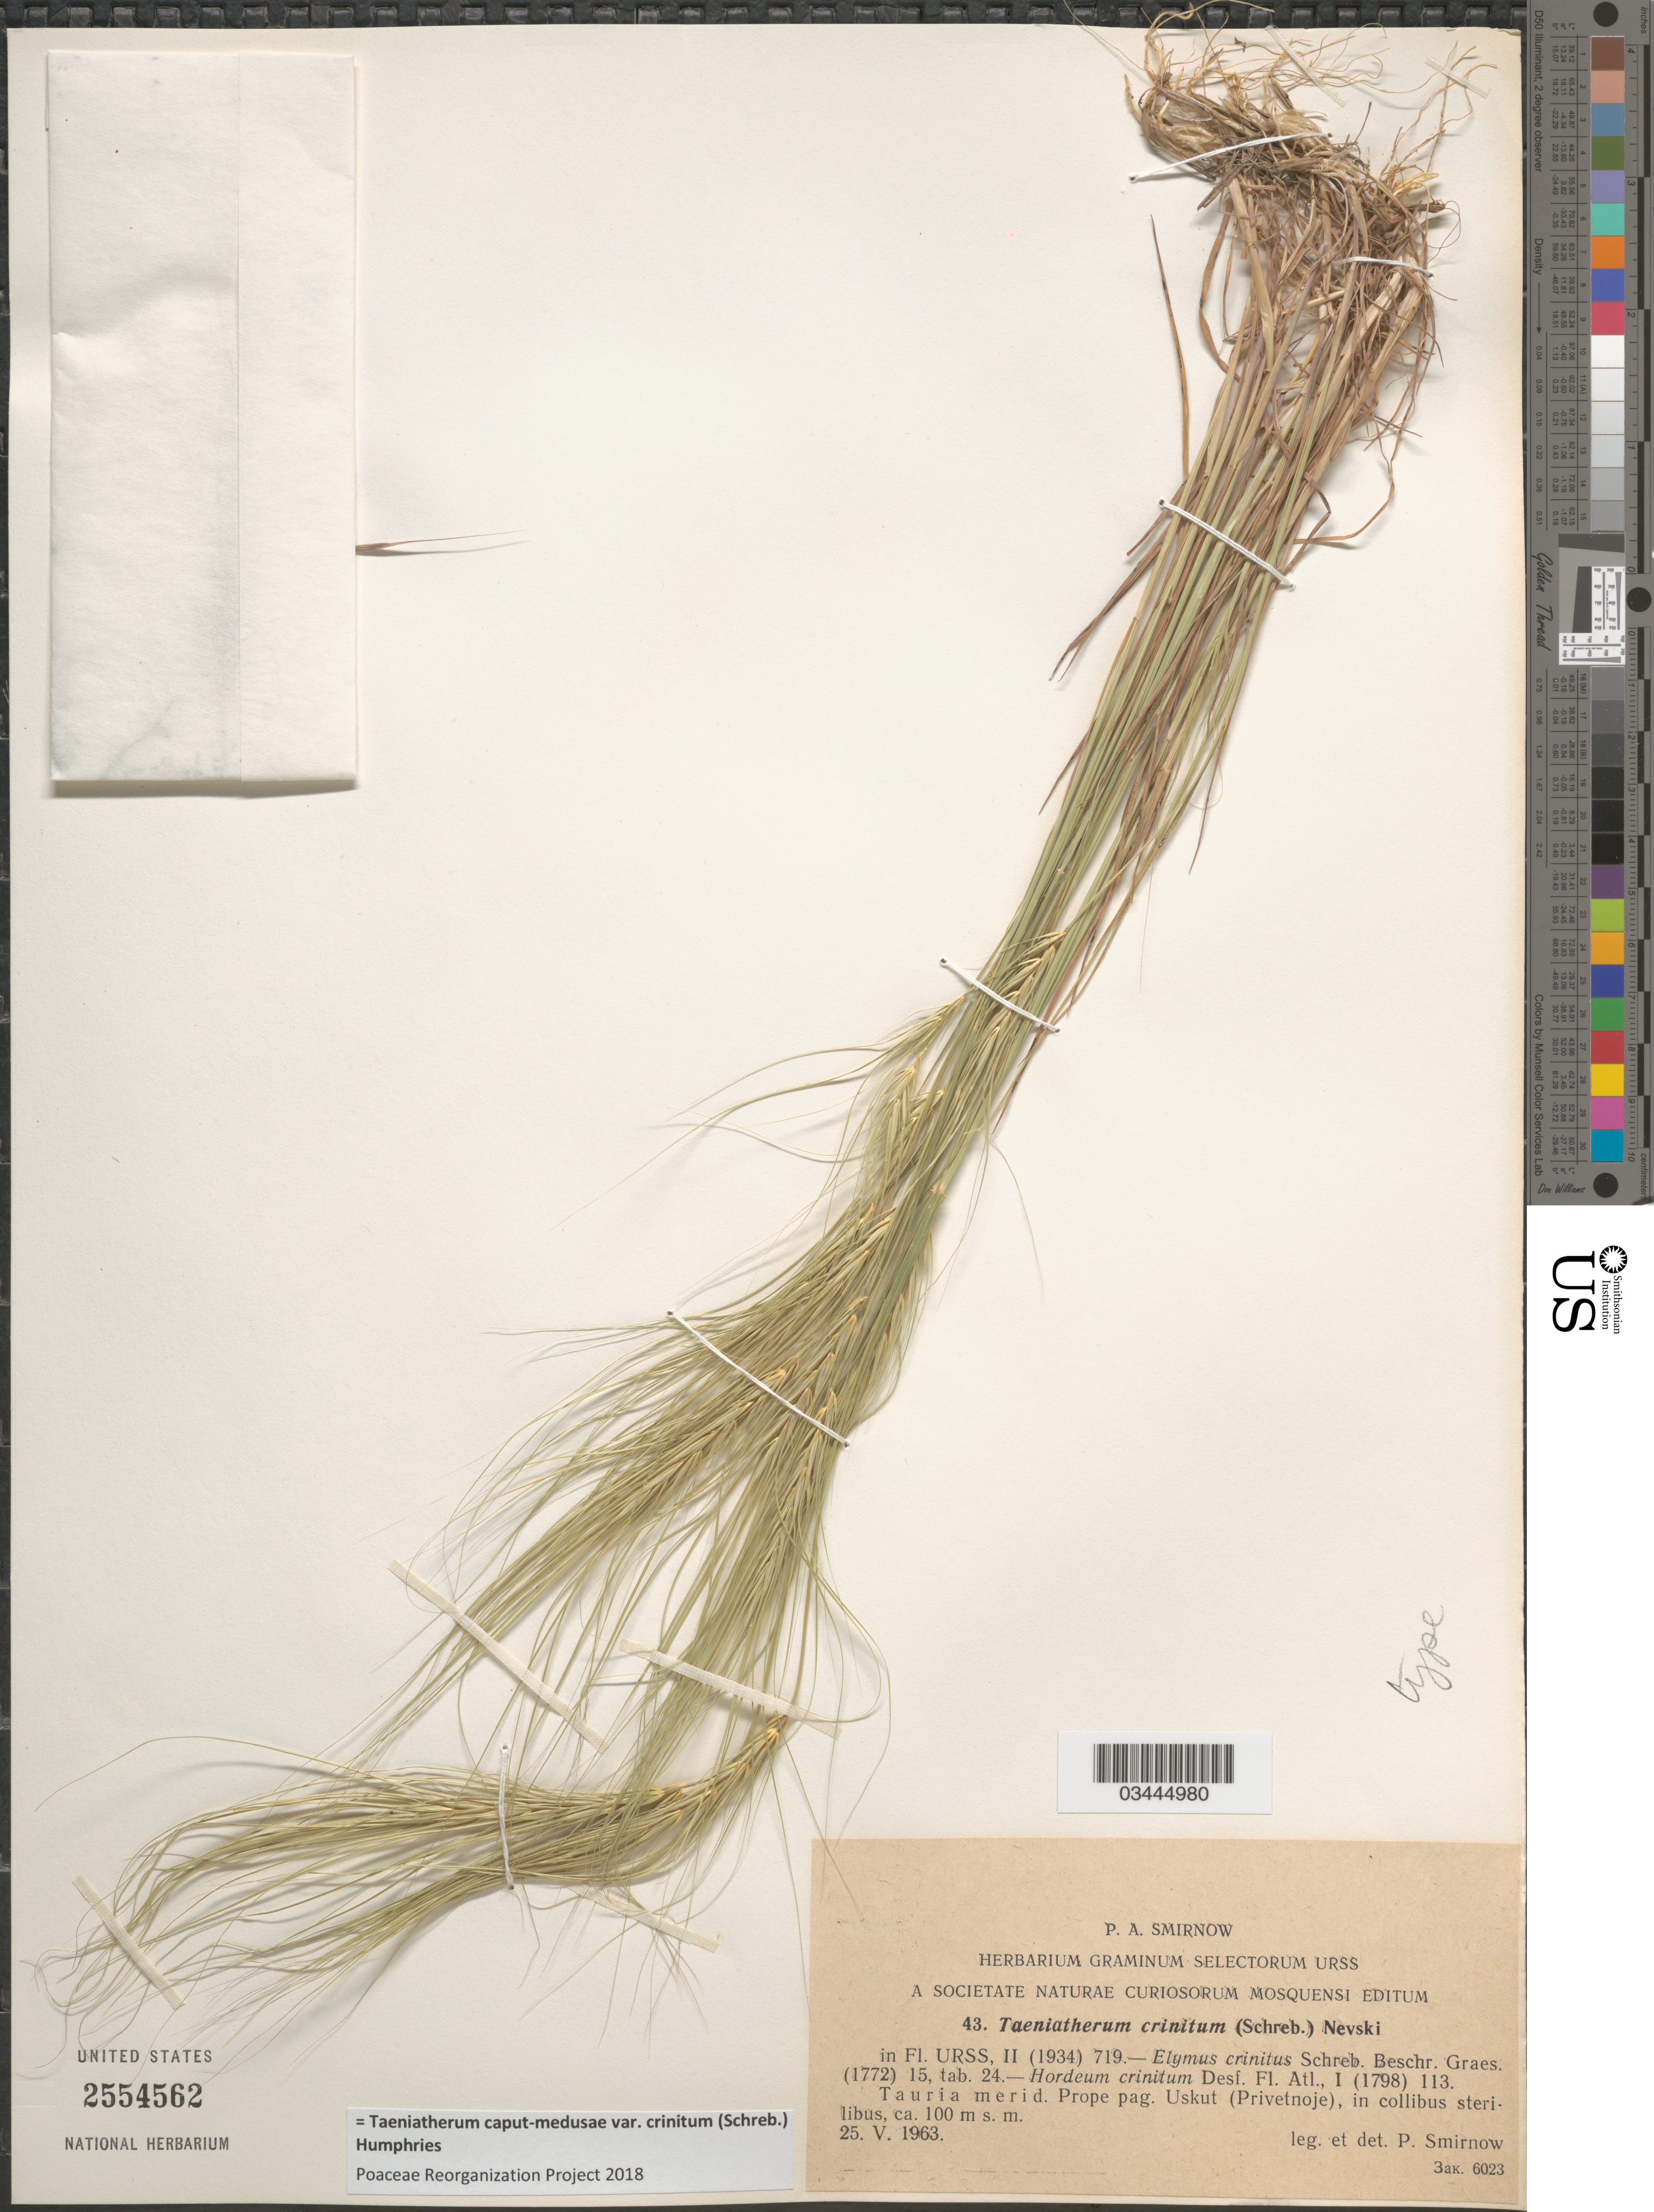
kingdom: Plantae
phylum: Tracheophyta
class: Liliopsida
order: Poales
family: Poaceae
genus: Taeniatherum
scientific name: Taeniatherum caput-medusae var. crinitum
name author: (Schreb.) Humphries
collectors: W. Smirnow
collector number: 43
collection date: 1963-05-25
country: Ukraine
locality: Tauria merid. Prope pag. Uskut (Privetnoje), in collibus sterilibus.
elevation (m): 100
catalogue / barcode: US 2554562